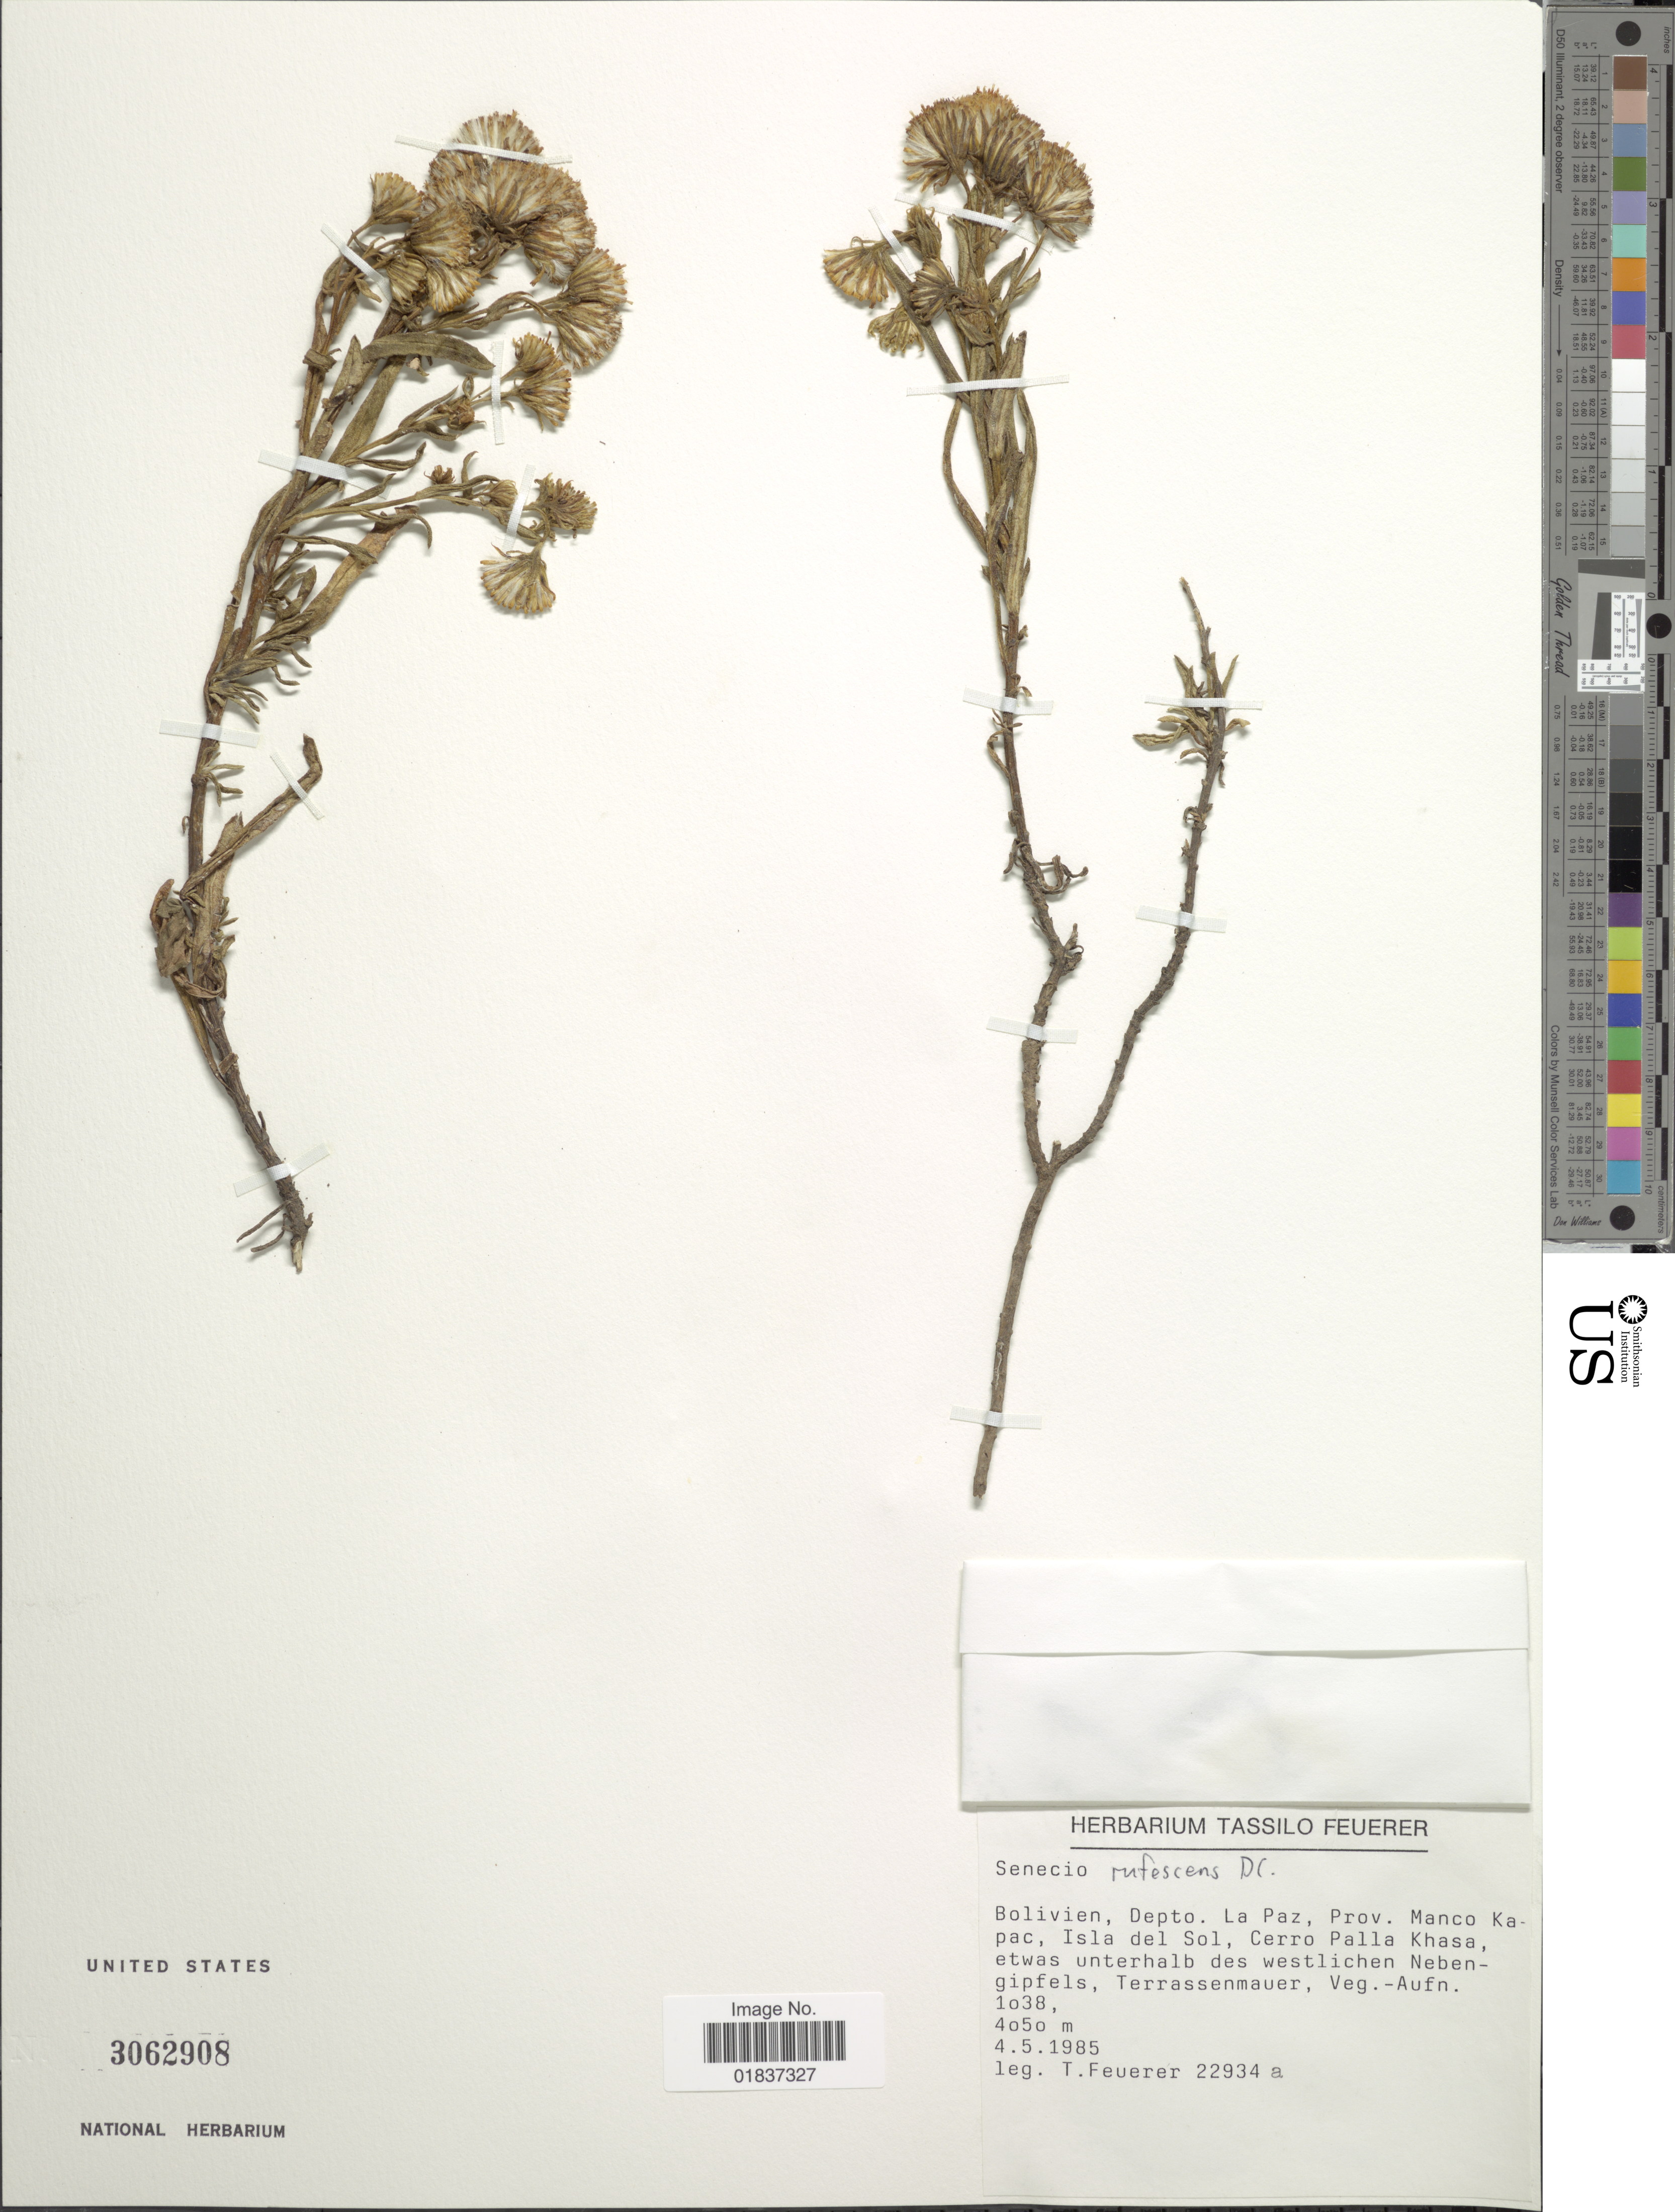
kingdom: Plantae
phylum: Tracheophyta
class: Magnoliopsida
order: Asterales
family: Asteraceae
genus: Senecio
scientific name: Senecio rufescens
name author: DC.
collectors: T. Feuerer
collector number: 22934a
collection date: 1985-05-04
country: Bolivia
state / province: La Paz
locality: Depto. La Paz, Prov. maco Kapax, Isla del Sol, Cerro Palla Khasa, etwas unterhalb des westlichen Nevengipfels, Terrassenmauer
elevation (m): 4050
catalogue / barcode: US 3062908